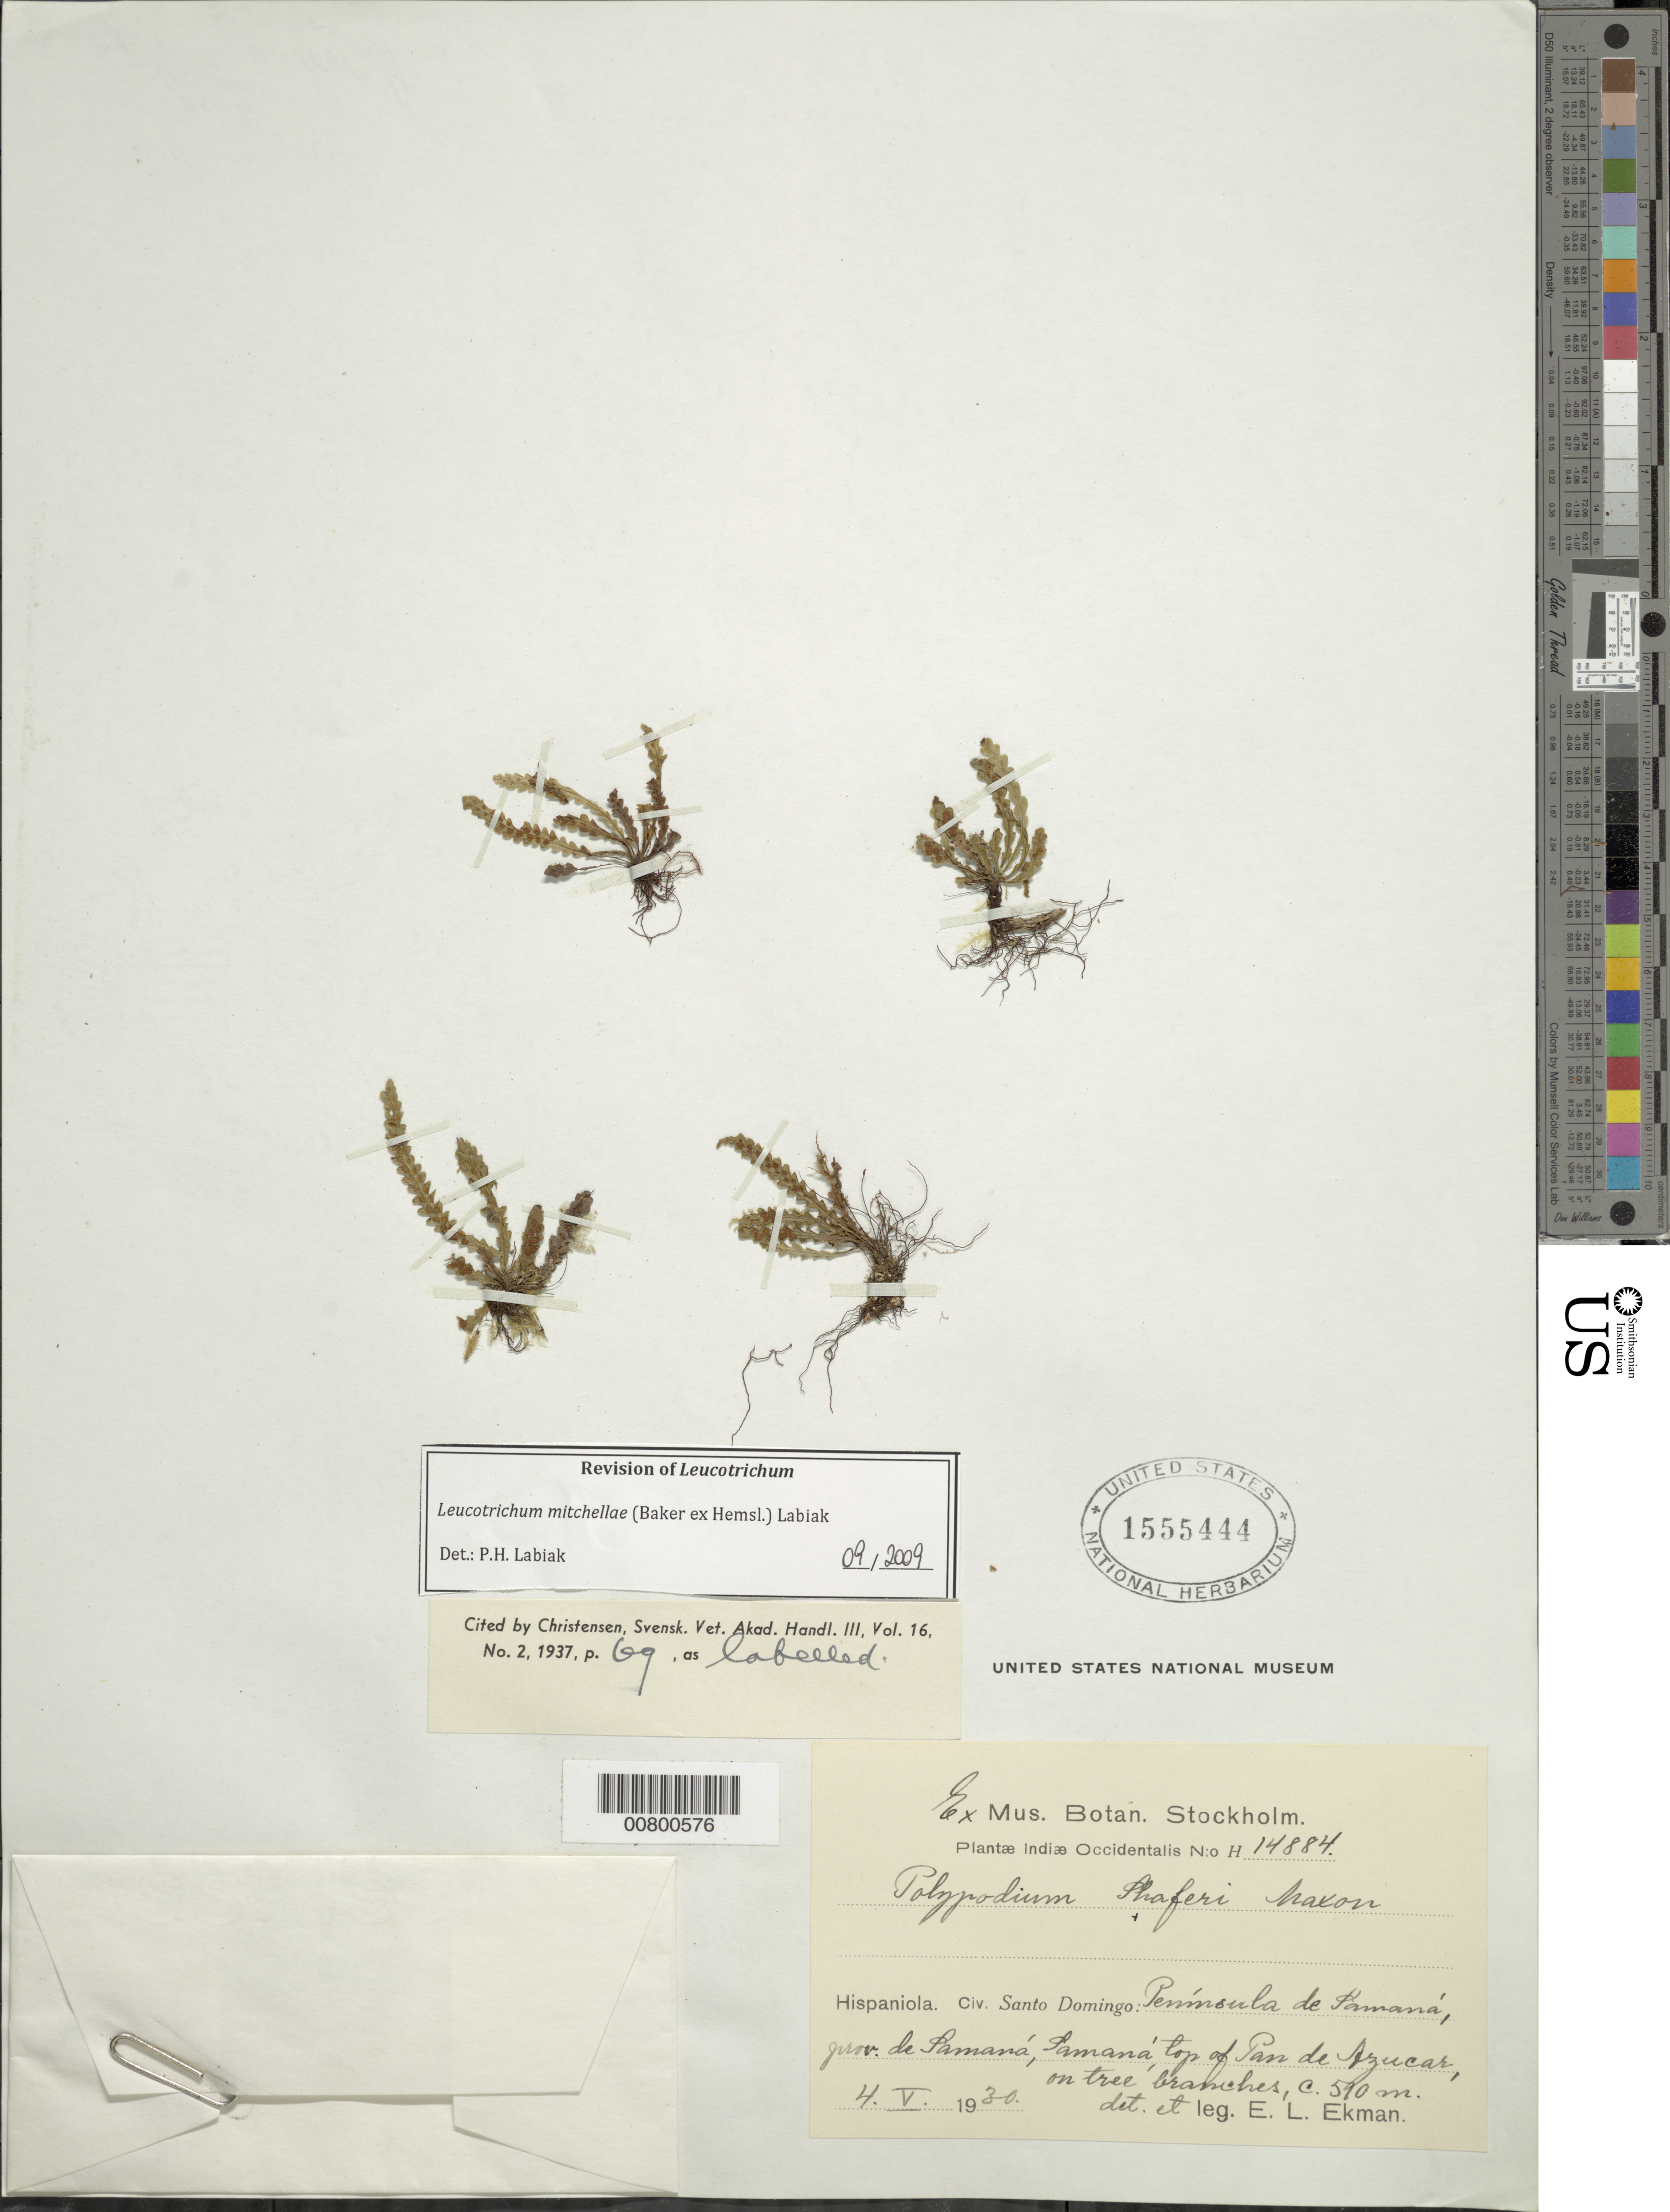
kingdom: Plantae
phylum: Tracheophyta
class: Polypodiopsida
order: Polypodiales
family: Polypodiaceae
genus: Leucotrichum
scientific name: Leucotrichum mitchelliae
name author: (Baker) Labiak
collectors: E. L. Ekman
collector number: H 14884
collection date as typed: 04 May 1930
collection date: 1930-05-04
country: Dominican Republic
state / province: Samana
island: Hispaniola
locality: Peninsula de Samaná, top of San de Azucar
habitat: On tree branches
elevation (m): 590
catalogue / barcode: US 1555444